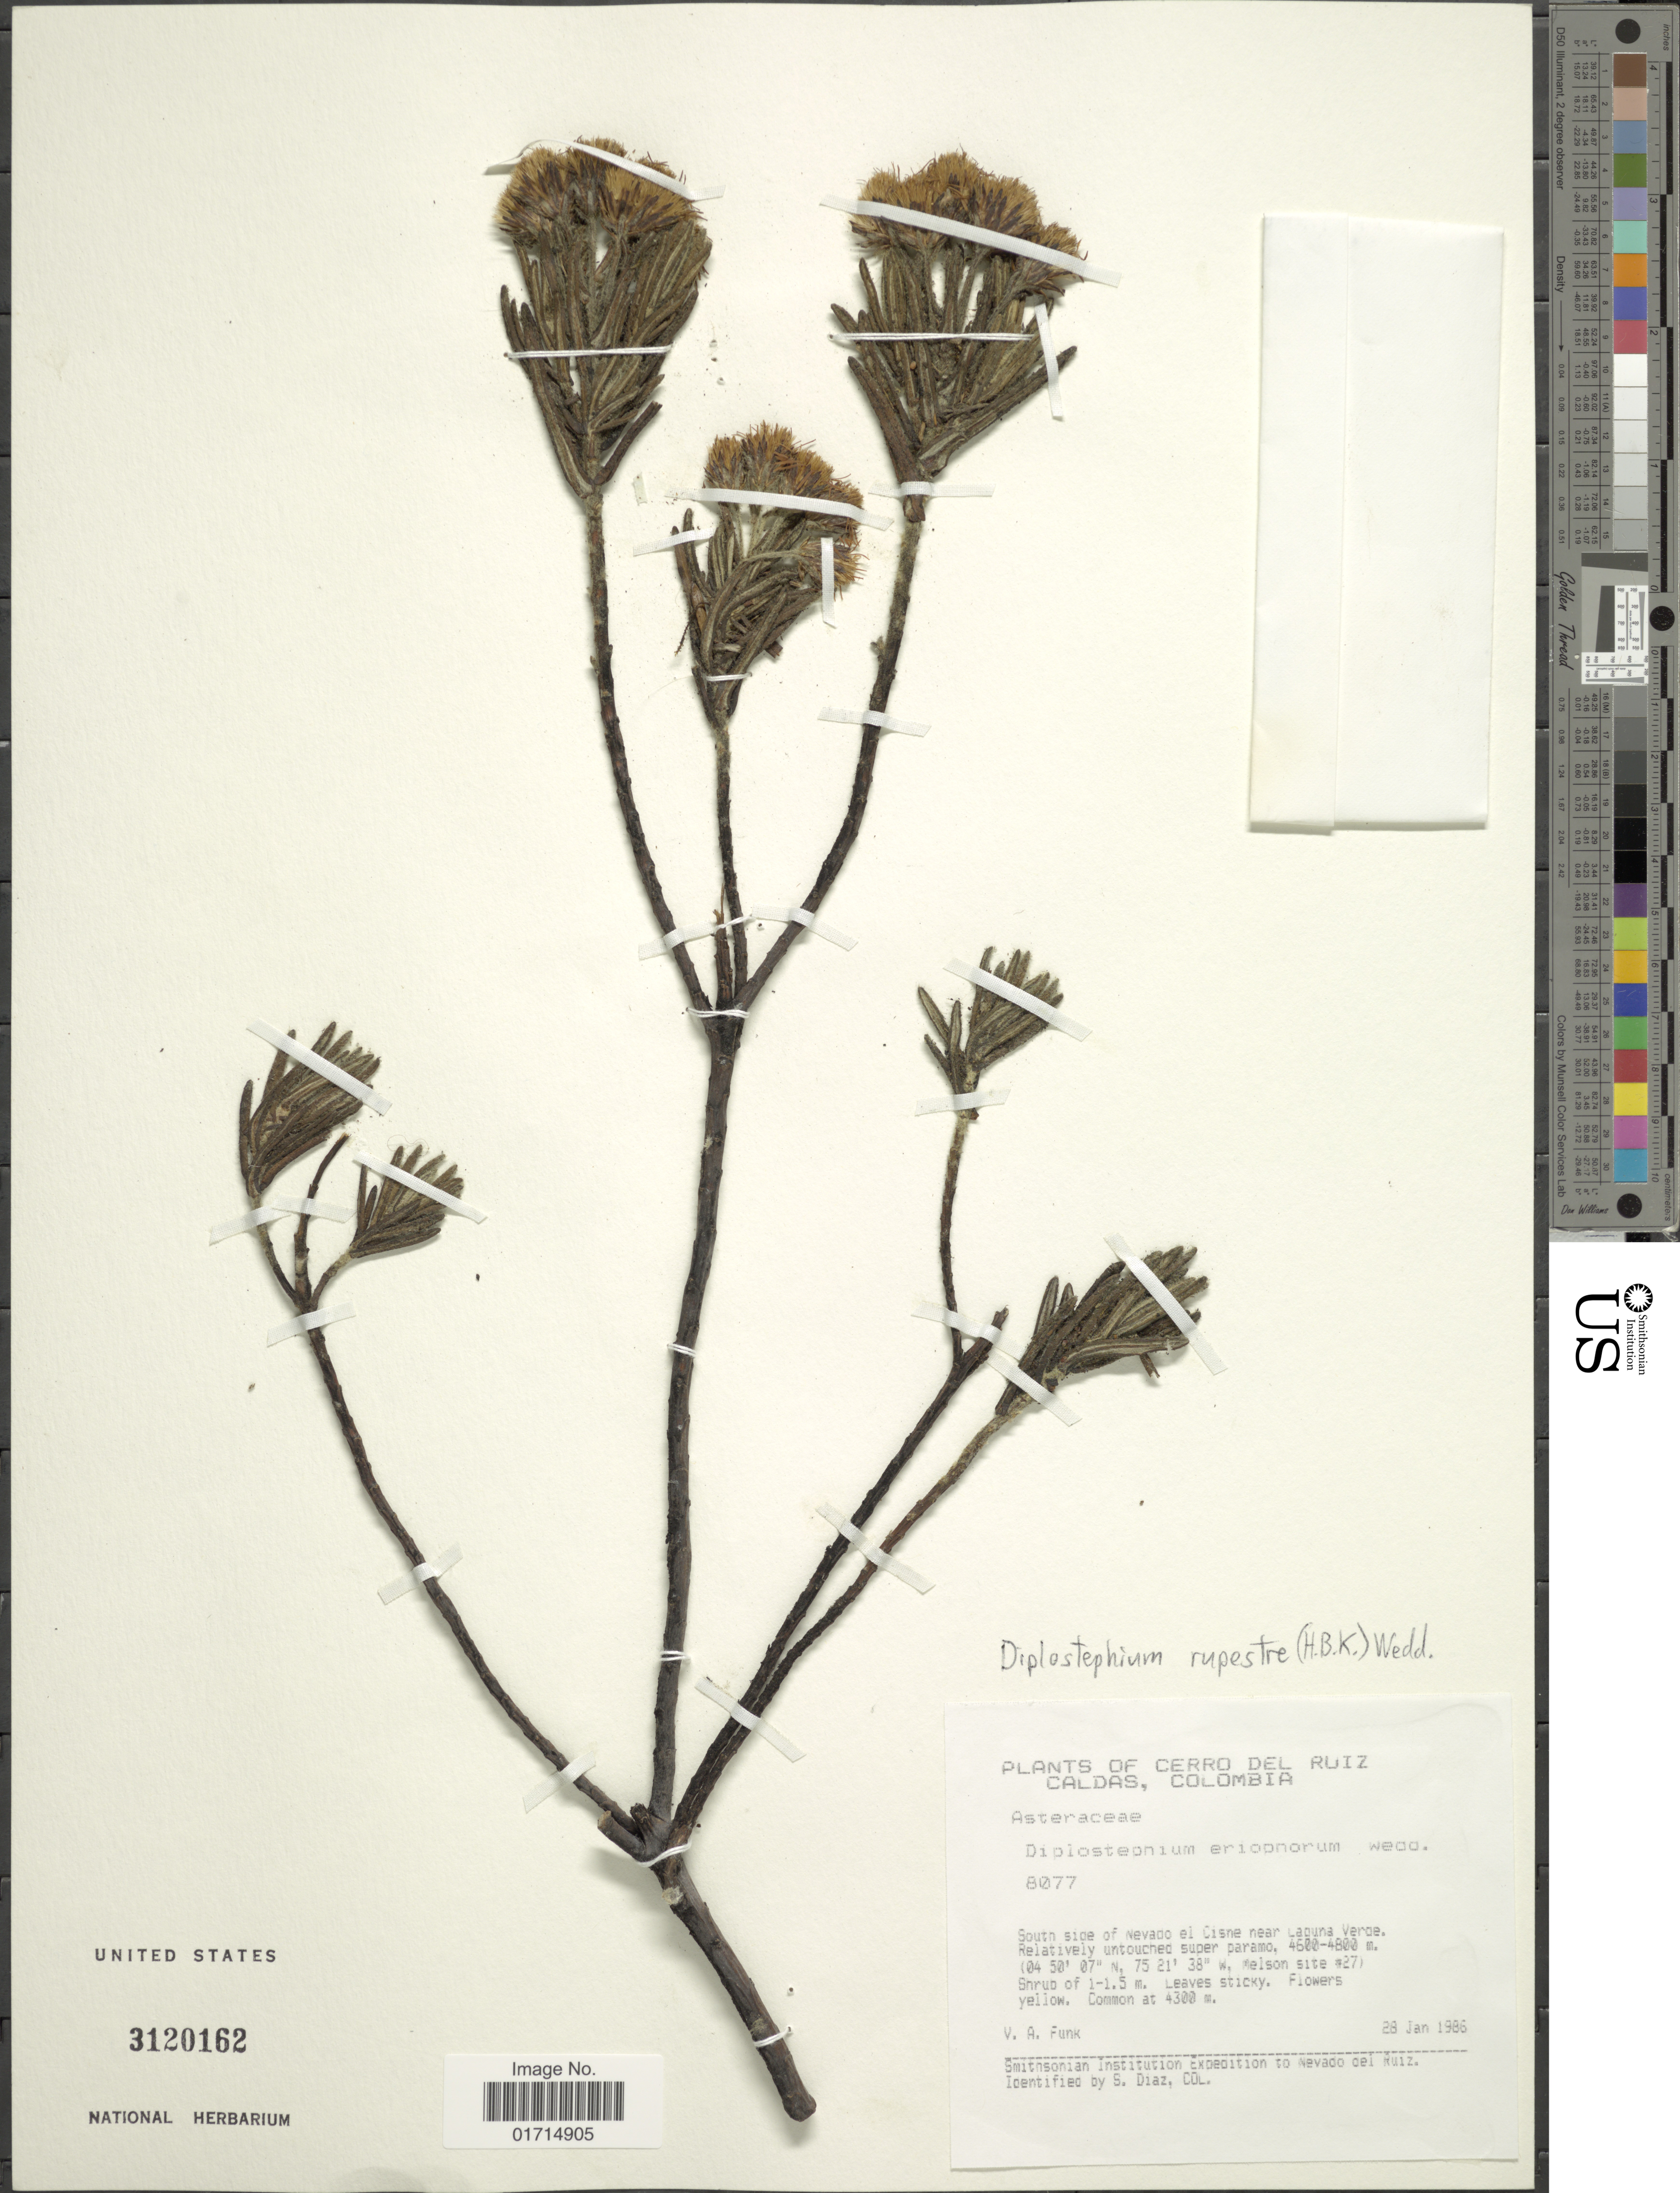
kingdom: Plantae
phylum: Tracheophyta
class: Magnoliopsida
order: Asterales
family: Asteraceae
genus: Diplostephium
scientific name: Diplostephium rupestre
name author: (Kunth) Wedd.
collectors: V. Funk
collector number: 8077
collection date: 1986-01-28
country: Colombia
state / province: Caldas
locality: Cerro del Ruiz Caldas, Colombia. South side of Nevado el Cisne near Laguna Verde.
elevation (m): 4600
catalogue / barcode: US 3120162